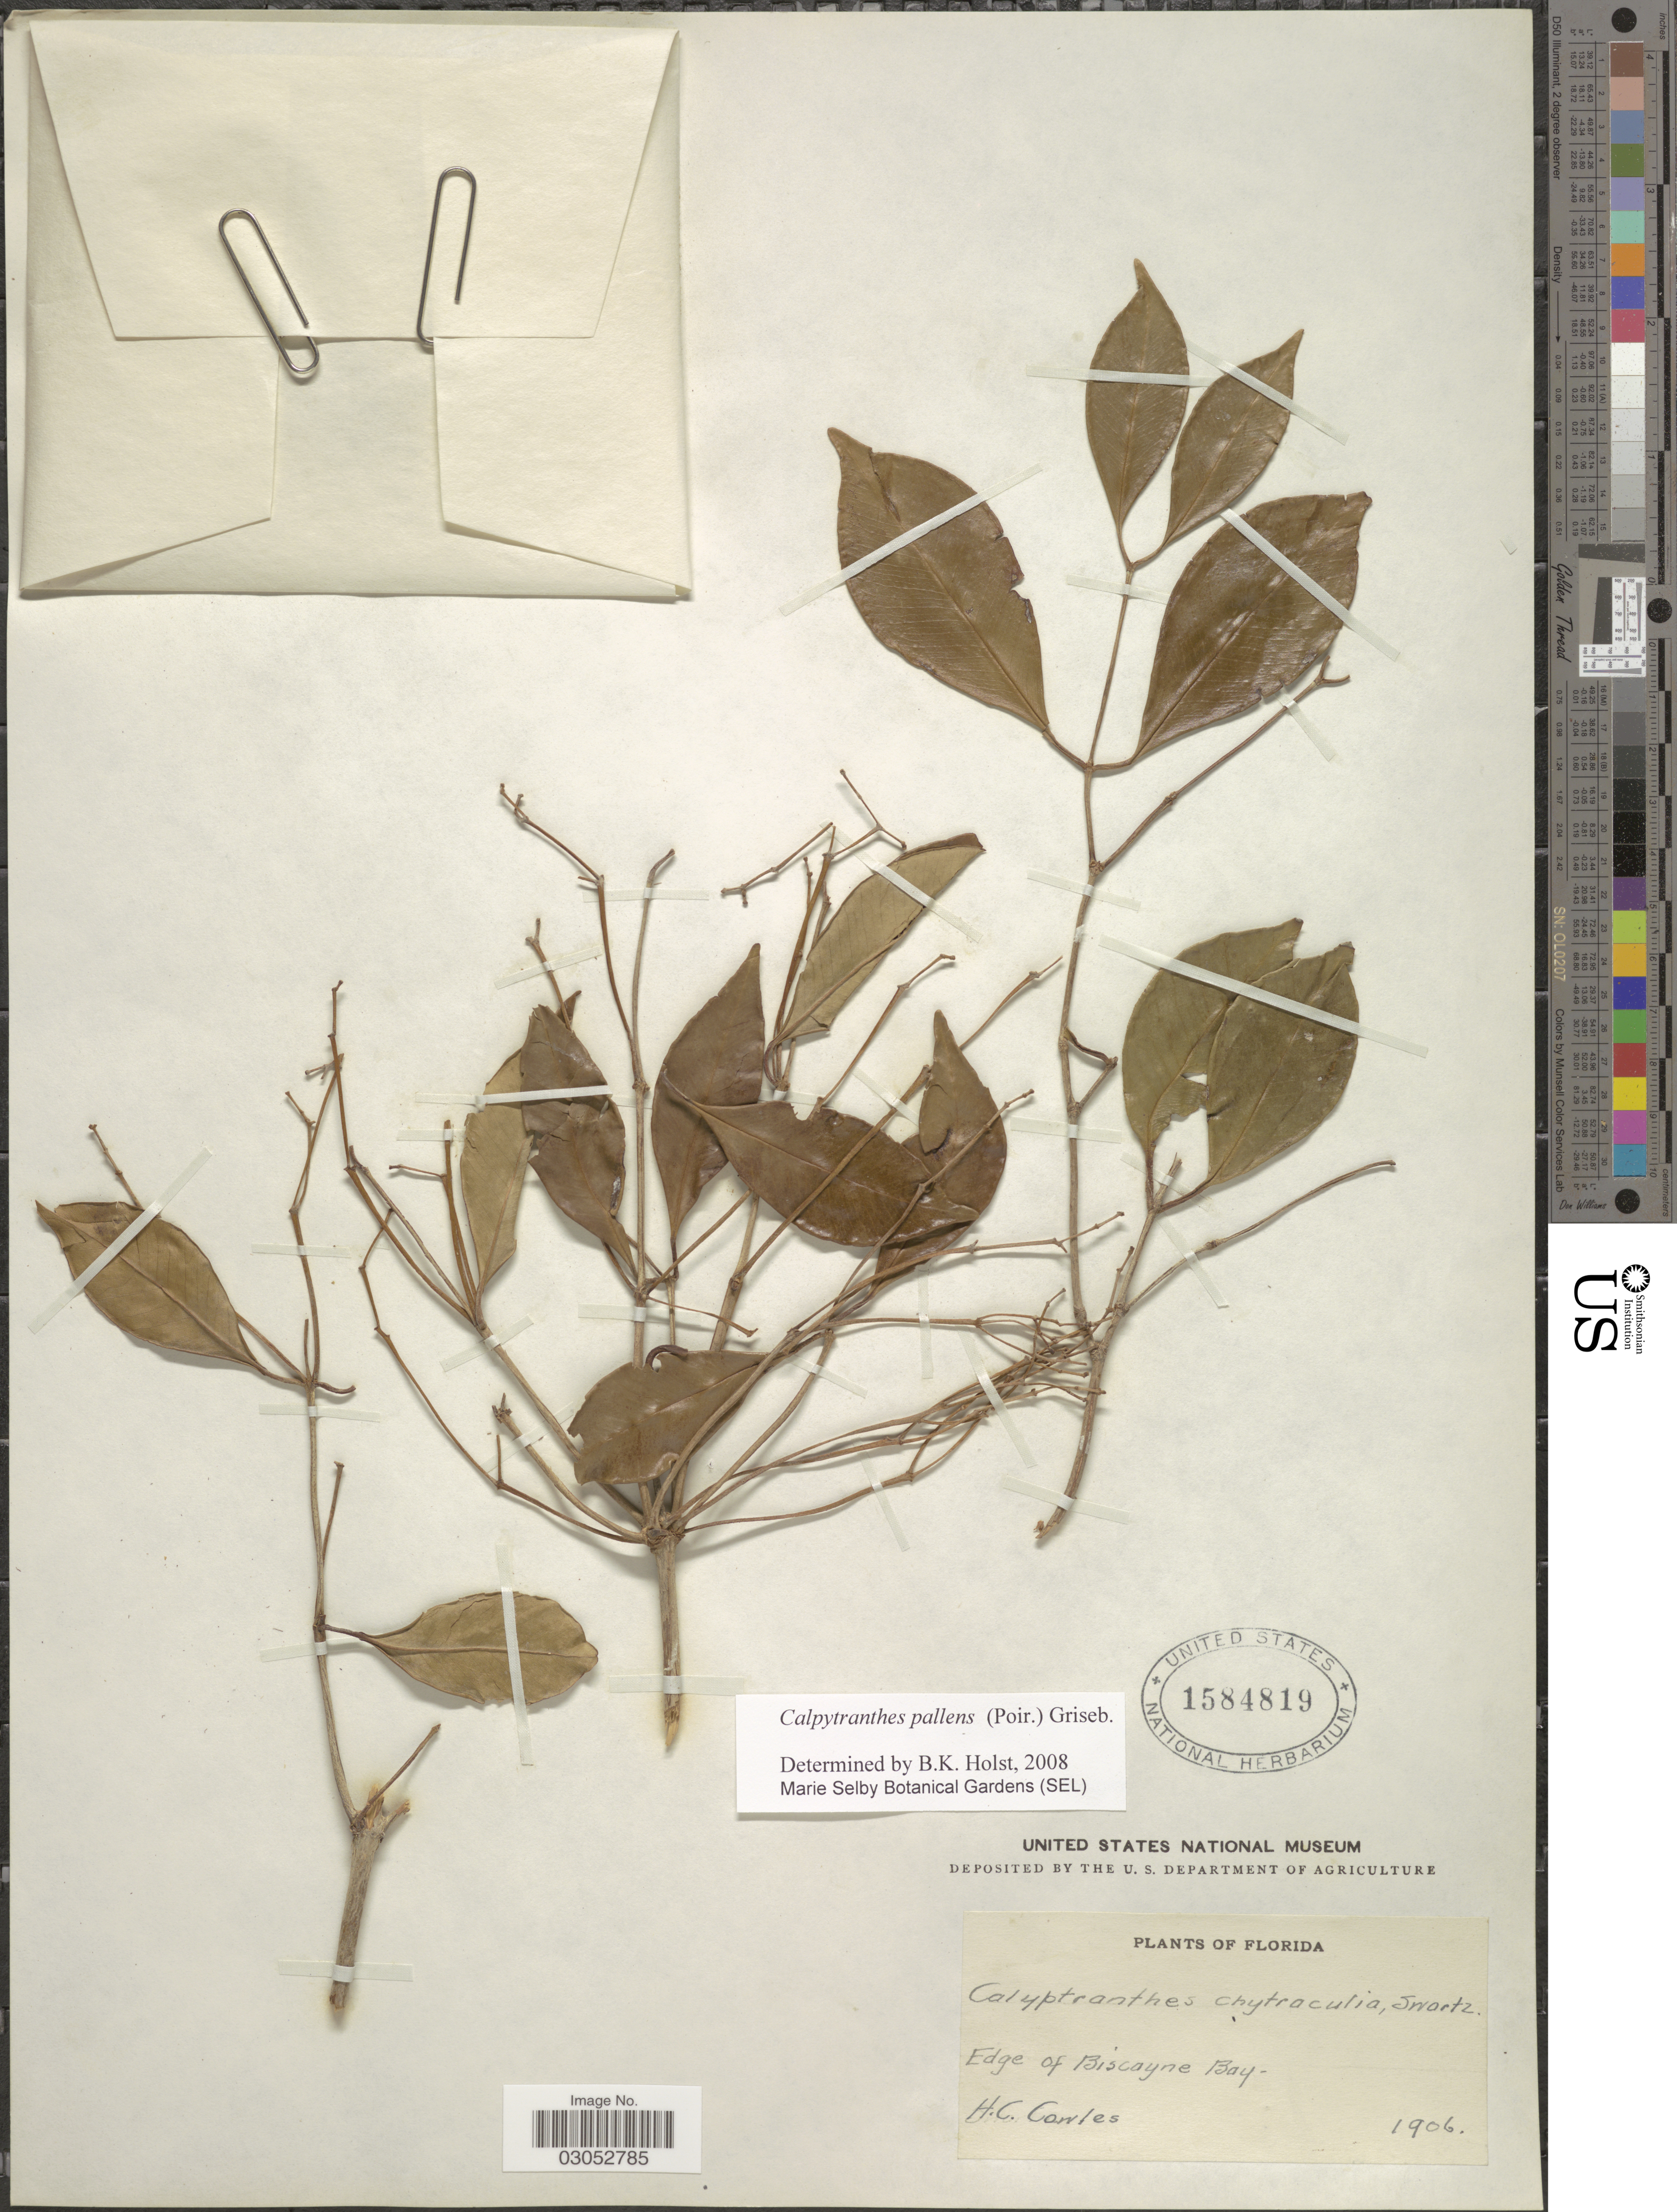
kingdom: Plantae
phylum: Tracheophyta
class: Magnoliopsida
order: Myrtales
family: Myrtaceae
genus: Myrcia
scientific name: Myrcia neopallens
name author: A.R. Lourenço & E. Lucas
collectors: H. Cowles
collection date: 1906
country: United States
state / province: Florida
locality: Edge of Biscayne Bay.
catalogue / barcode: US 1584819